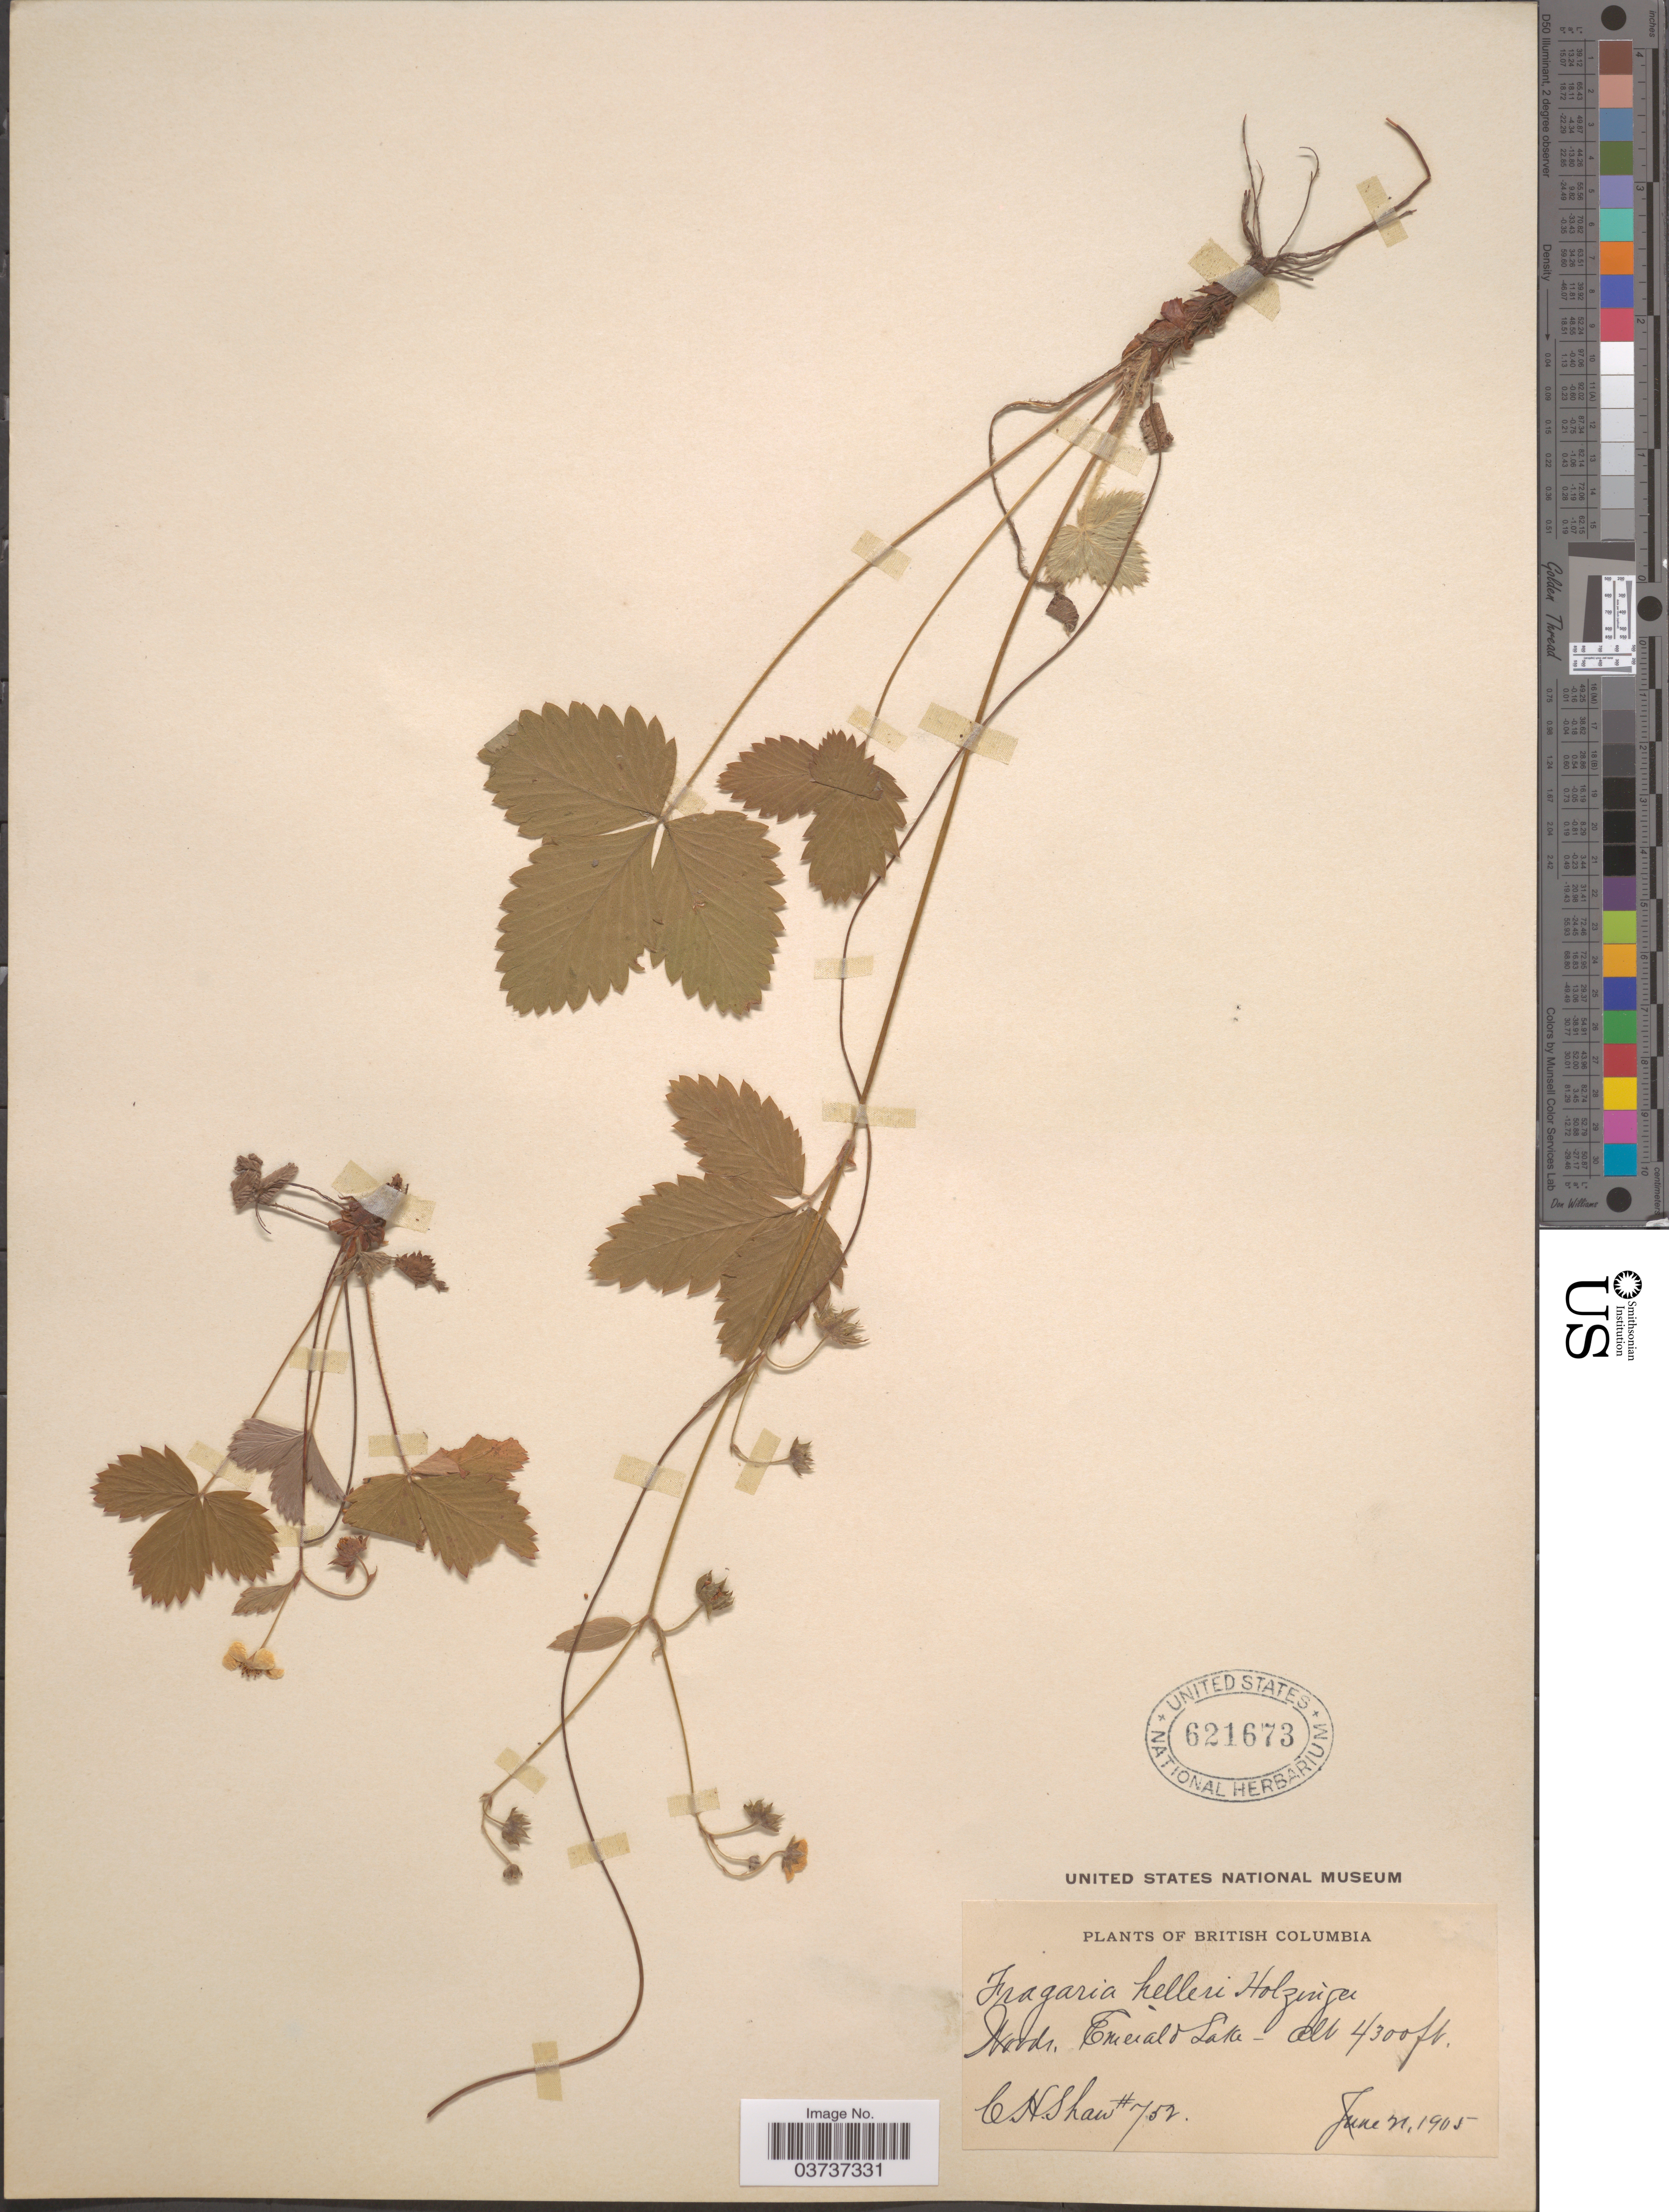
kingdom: Plantae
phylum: Tracheophyta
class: Magnoliopsida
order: Rosales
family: Rosaceae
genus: Fragaria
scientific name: Fragaria vesca subsp. bracteata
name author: L.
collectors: C. H. Shaw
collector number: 752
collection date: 1905-06-21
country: Canada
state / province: British Columbia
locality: Emerald Lake.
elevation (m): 1311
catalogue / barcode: US 621673